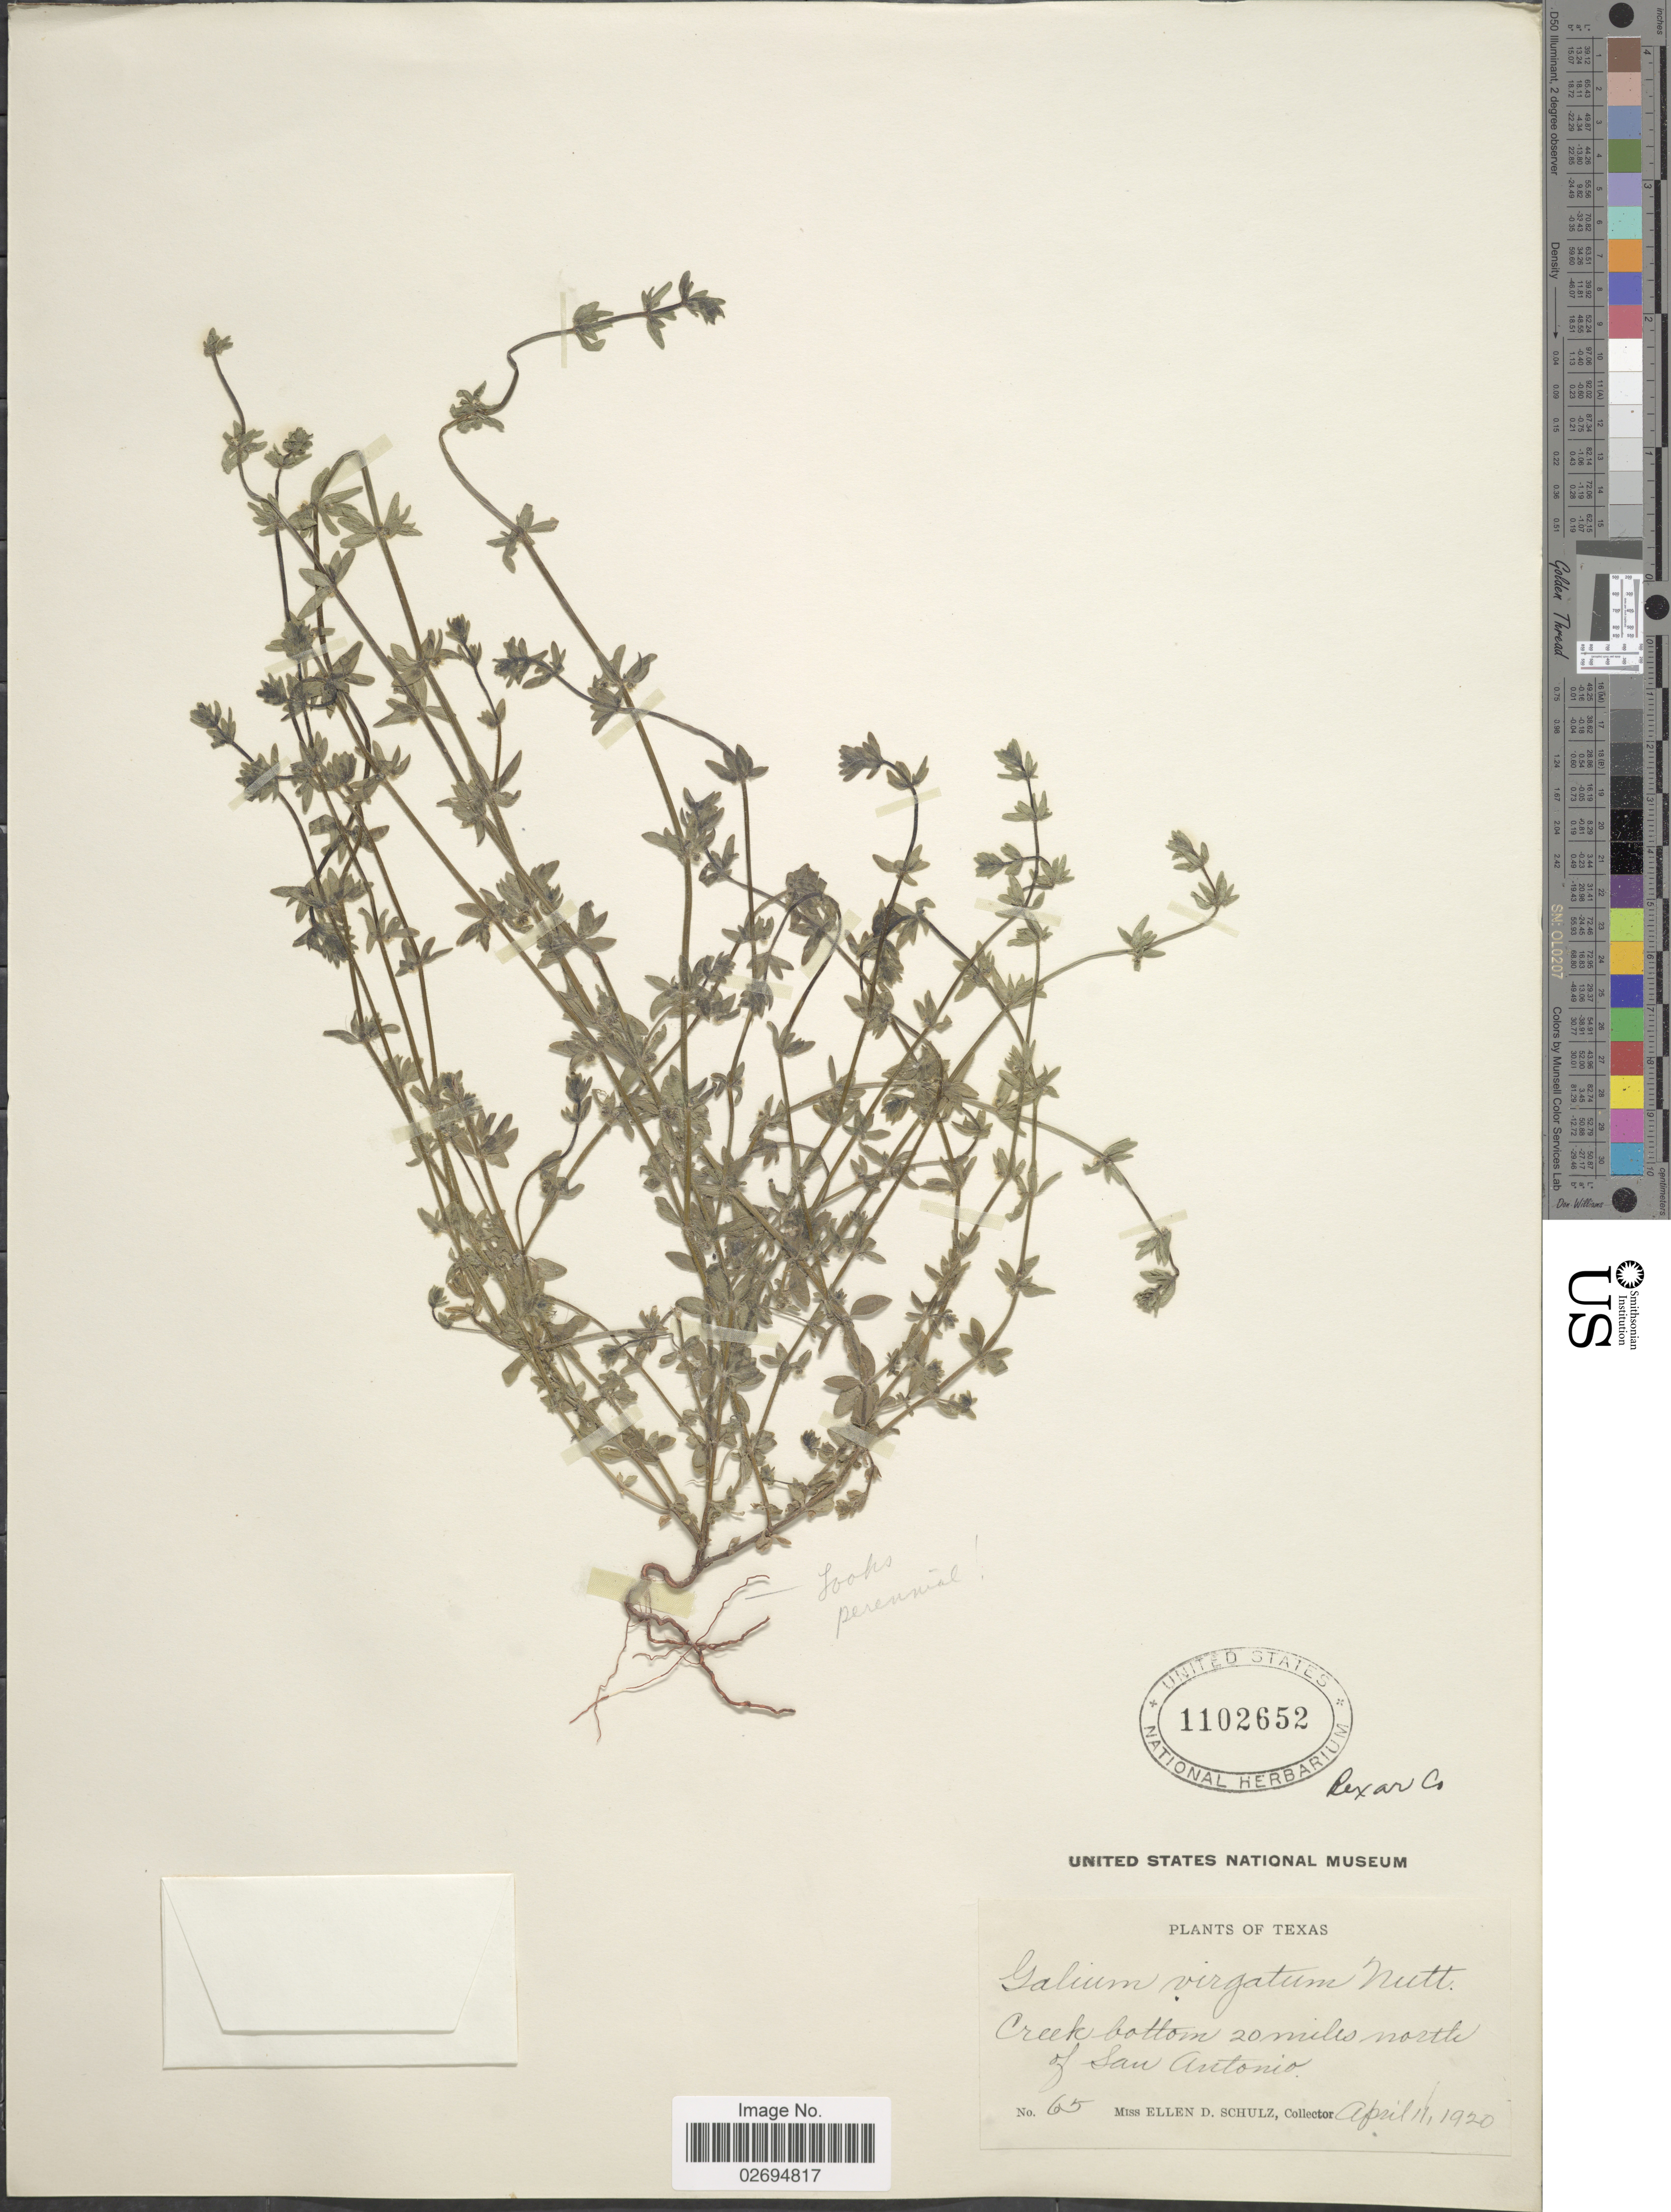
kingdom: Plantae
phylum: Tracheophyta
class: Magnoliopsida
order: Gentianales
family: Rubiaceae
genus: Galium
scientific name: Galium virgatum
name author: Nutt.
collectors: E. D. Schulz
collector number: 65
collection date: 1920-04-11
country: United States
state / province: Texas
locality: Creek bottom 20 miles north of San Antonio, Bexar Co.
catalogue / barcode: US 1102652